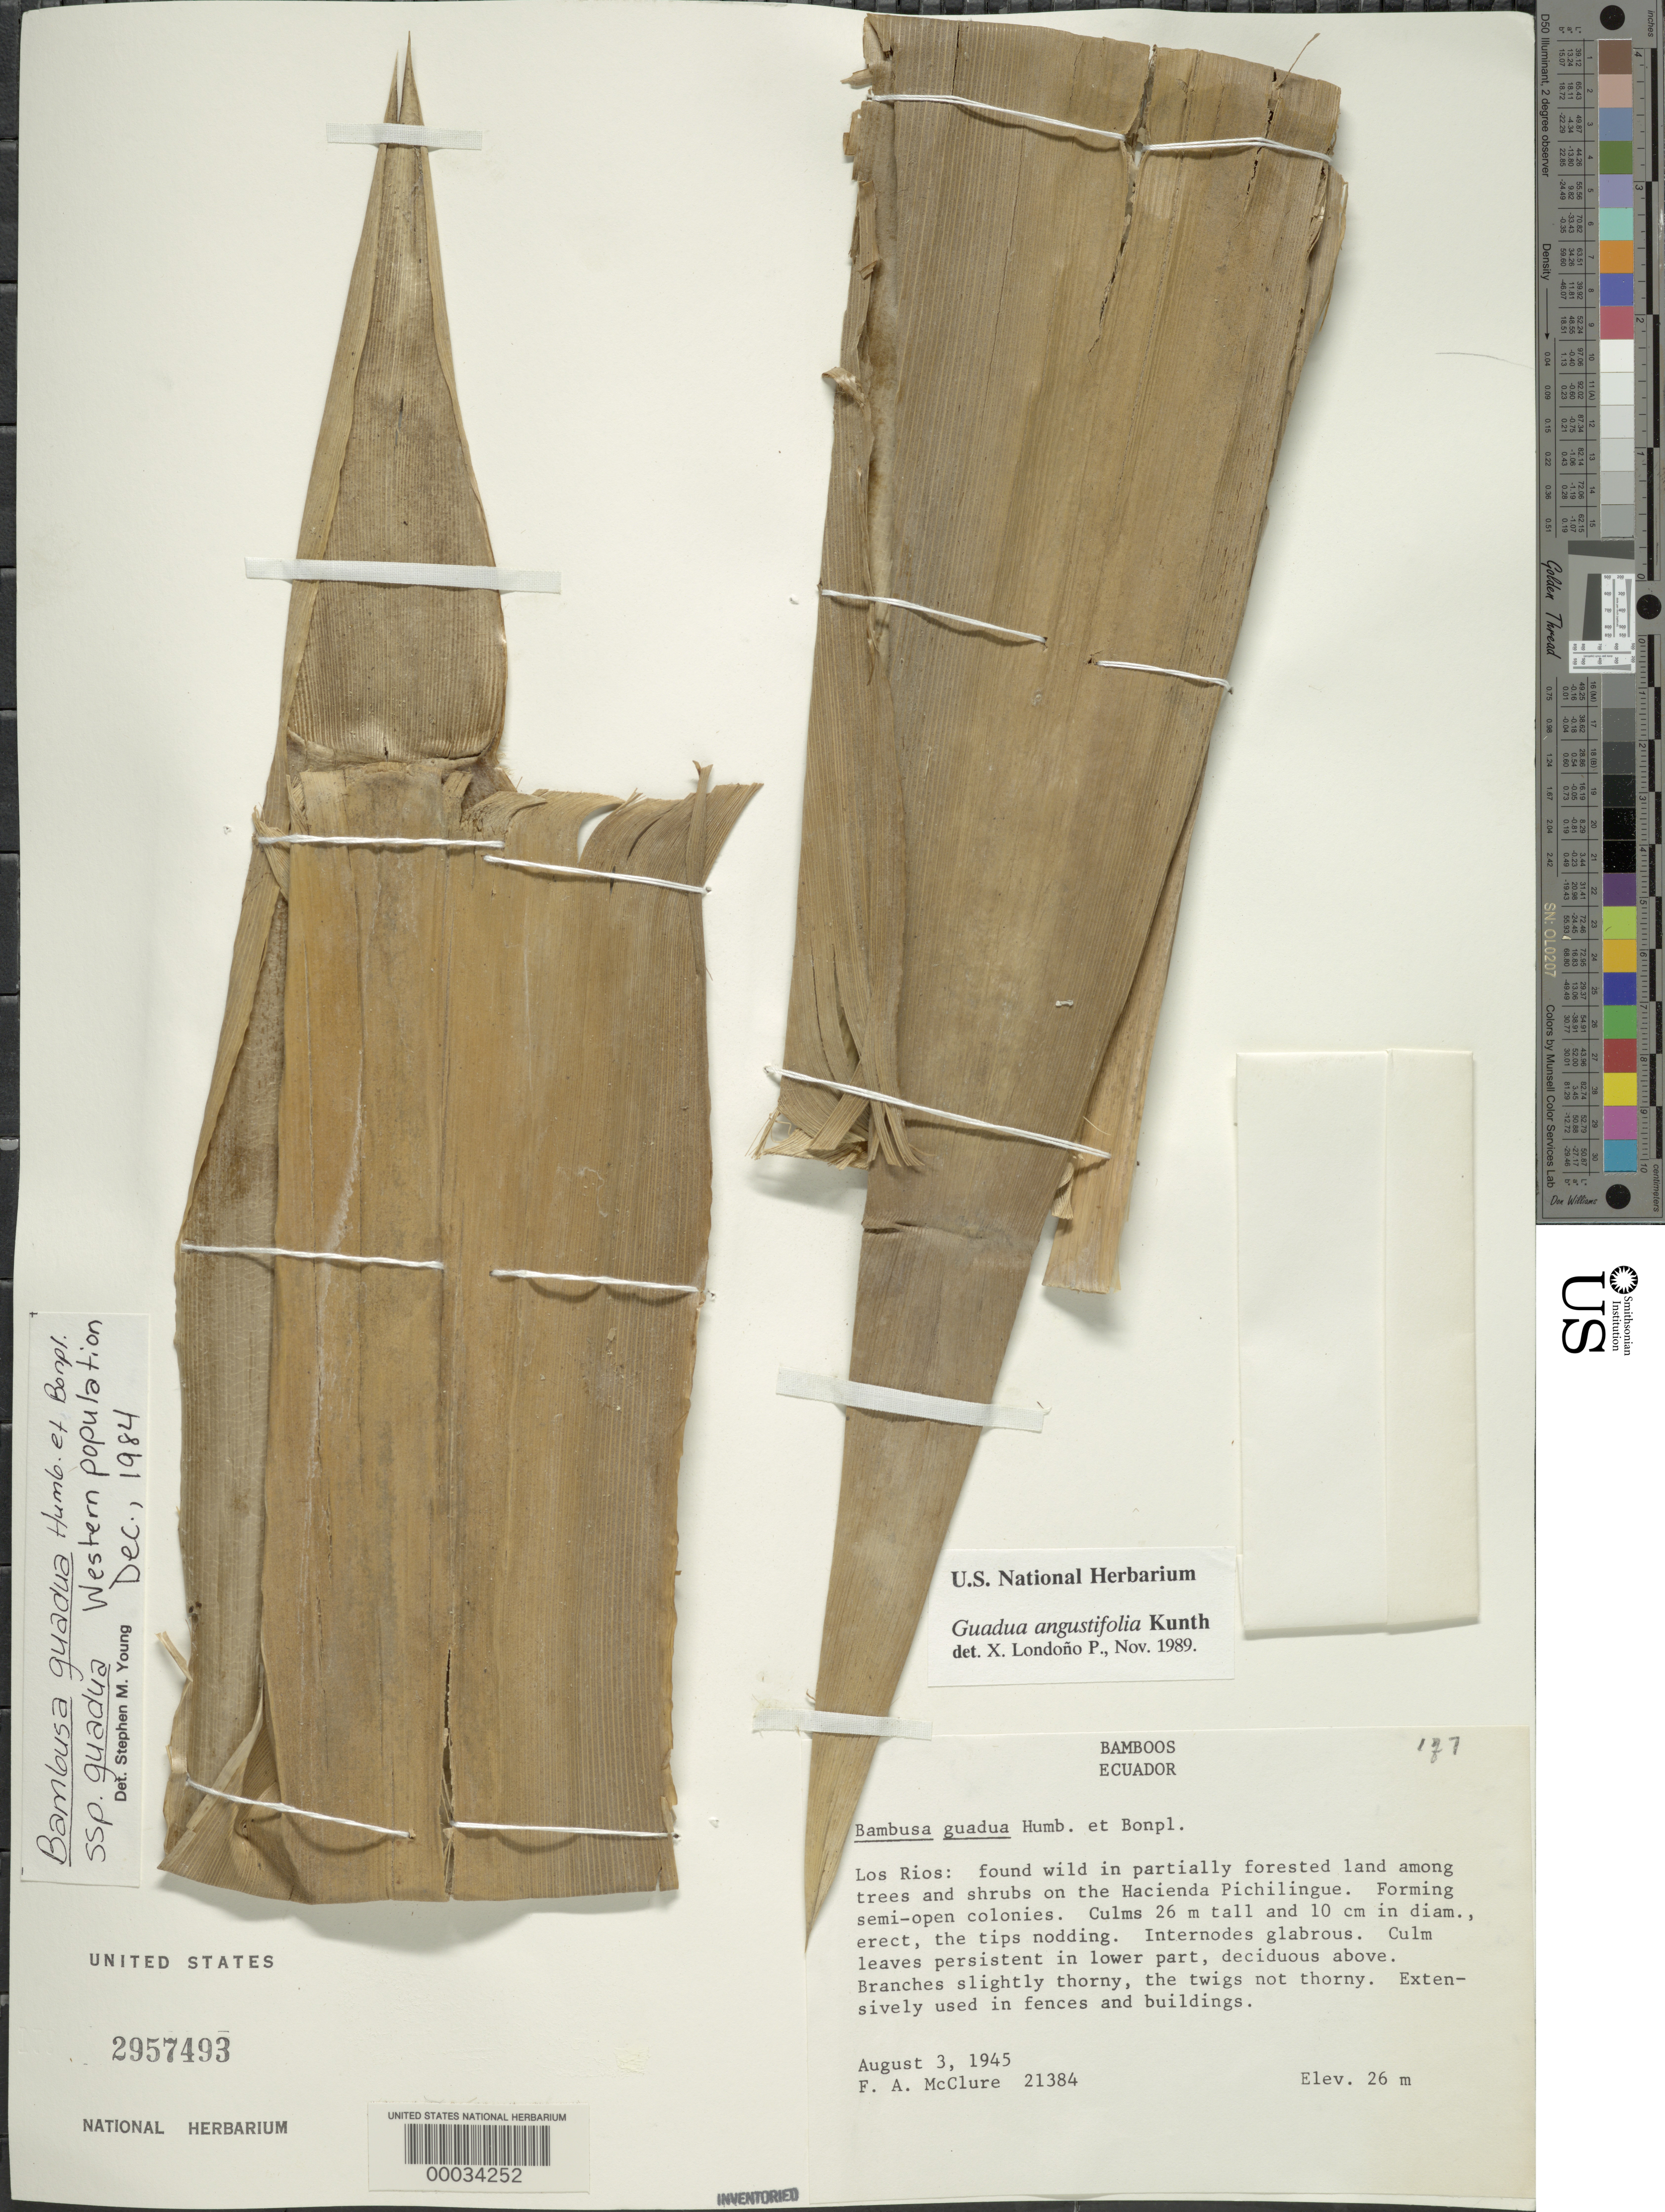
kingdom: Plantae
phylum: Tracheophyta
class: Liliopsida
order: Poales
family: Poaceae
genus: Guadua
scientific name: Guadua angustifolia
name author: Kunth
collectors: F. A. McClure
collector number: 21384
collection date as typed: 03 Aug 1945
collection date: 1945-08-03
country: Ecuador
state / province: Los Ríos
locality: Hacienda pichilingue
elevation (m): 26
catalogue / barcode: US 2957493